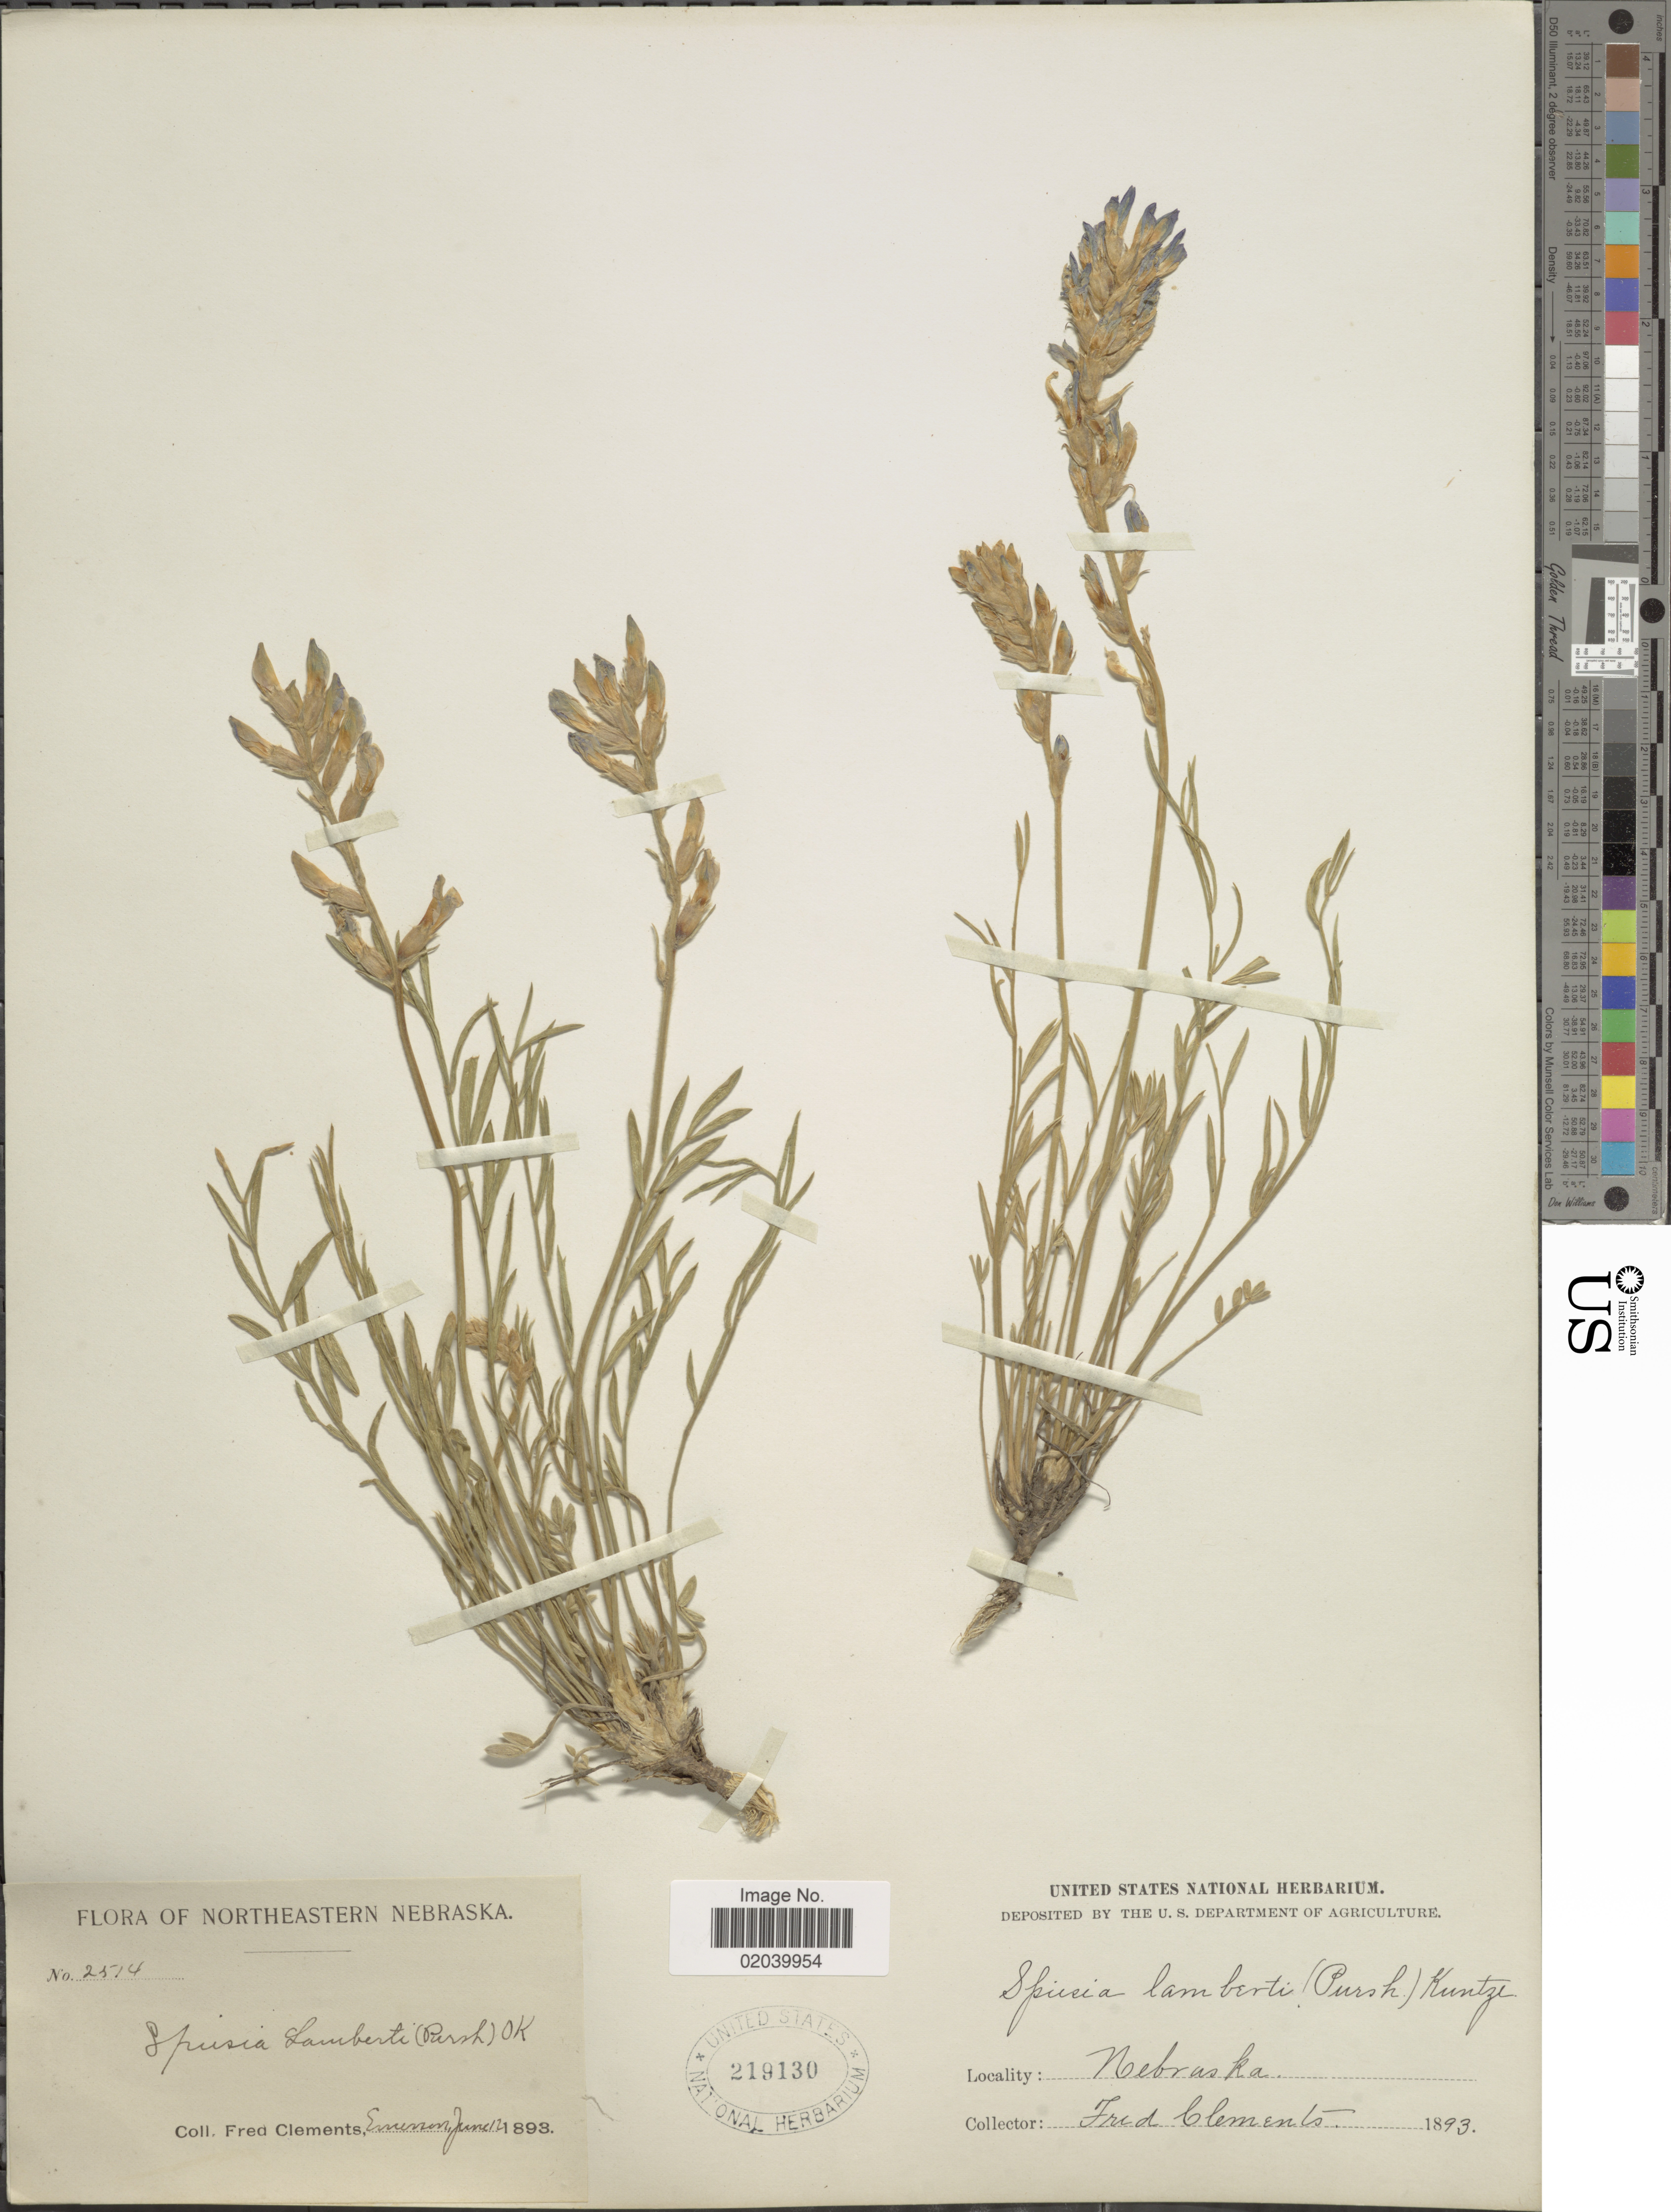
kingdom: Plantae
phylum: Tracheophyta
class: Magnoliopsida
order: Fabales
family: Fabaceae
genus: Oxytropis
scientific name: Oxytropis lambertii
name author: Pursh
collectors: F. E. Clements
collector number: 2514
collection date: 1893-06-14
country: United States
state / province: Nebraska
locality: Northeastern Nebraska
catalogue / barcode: US 219130